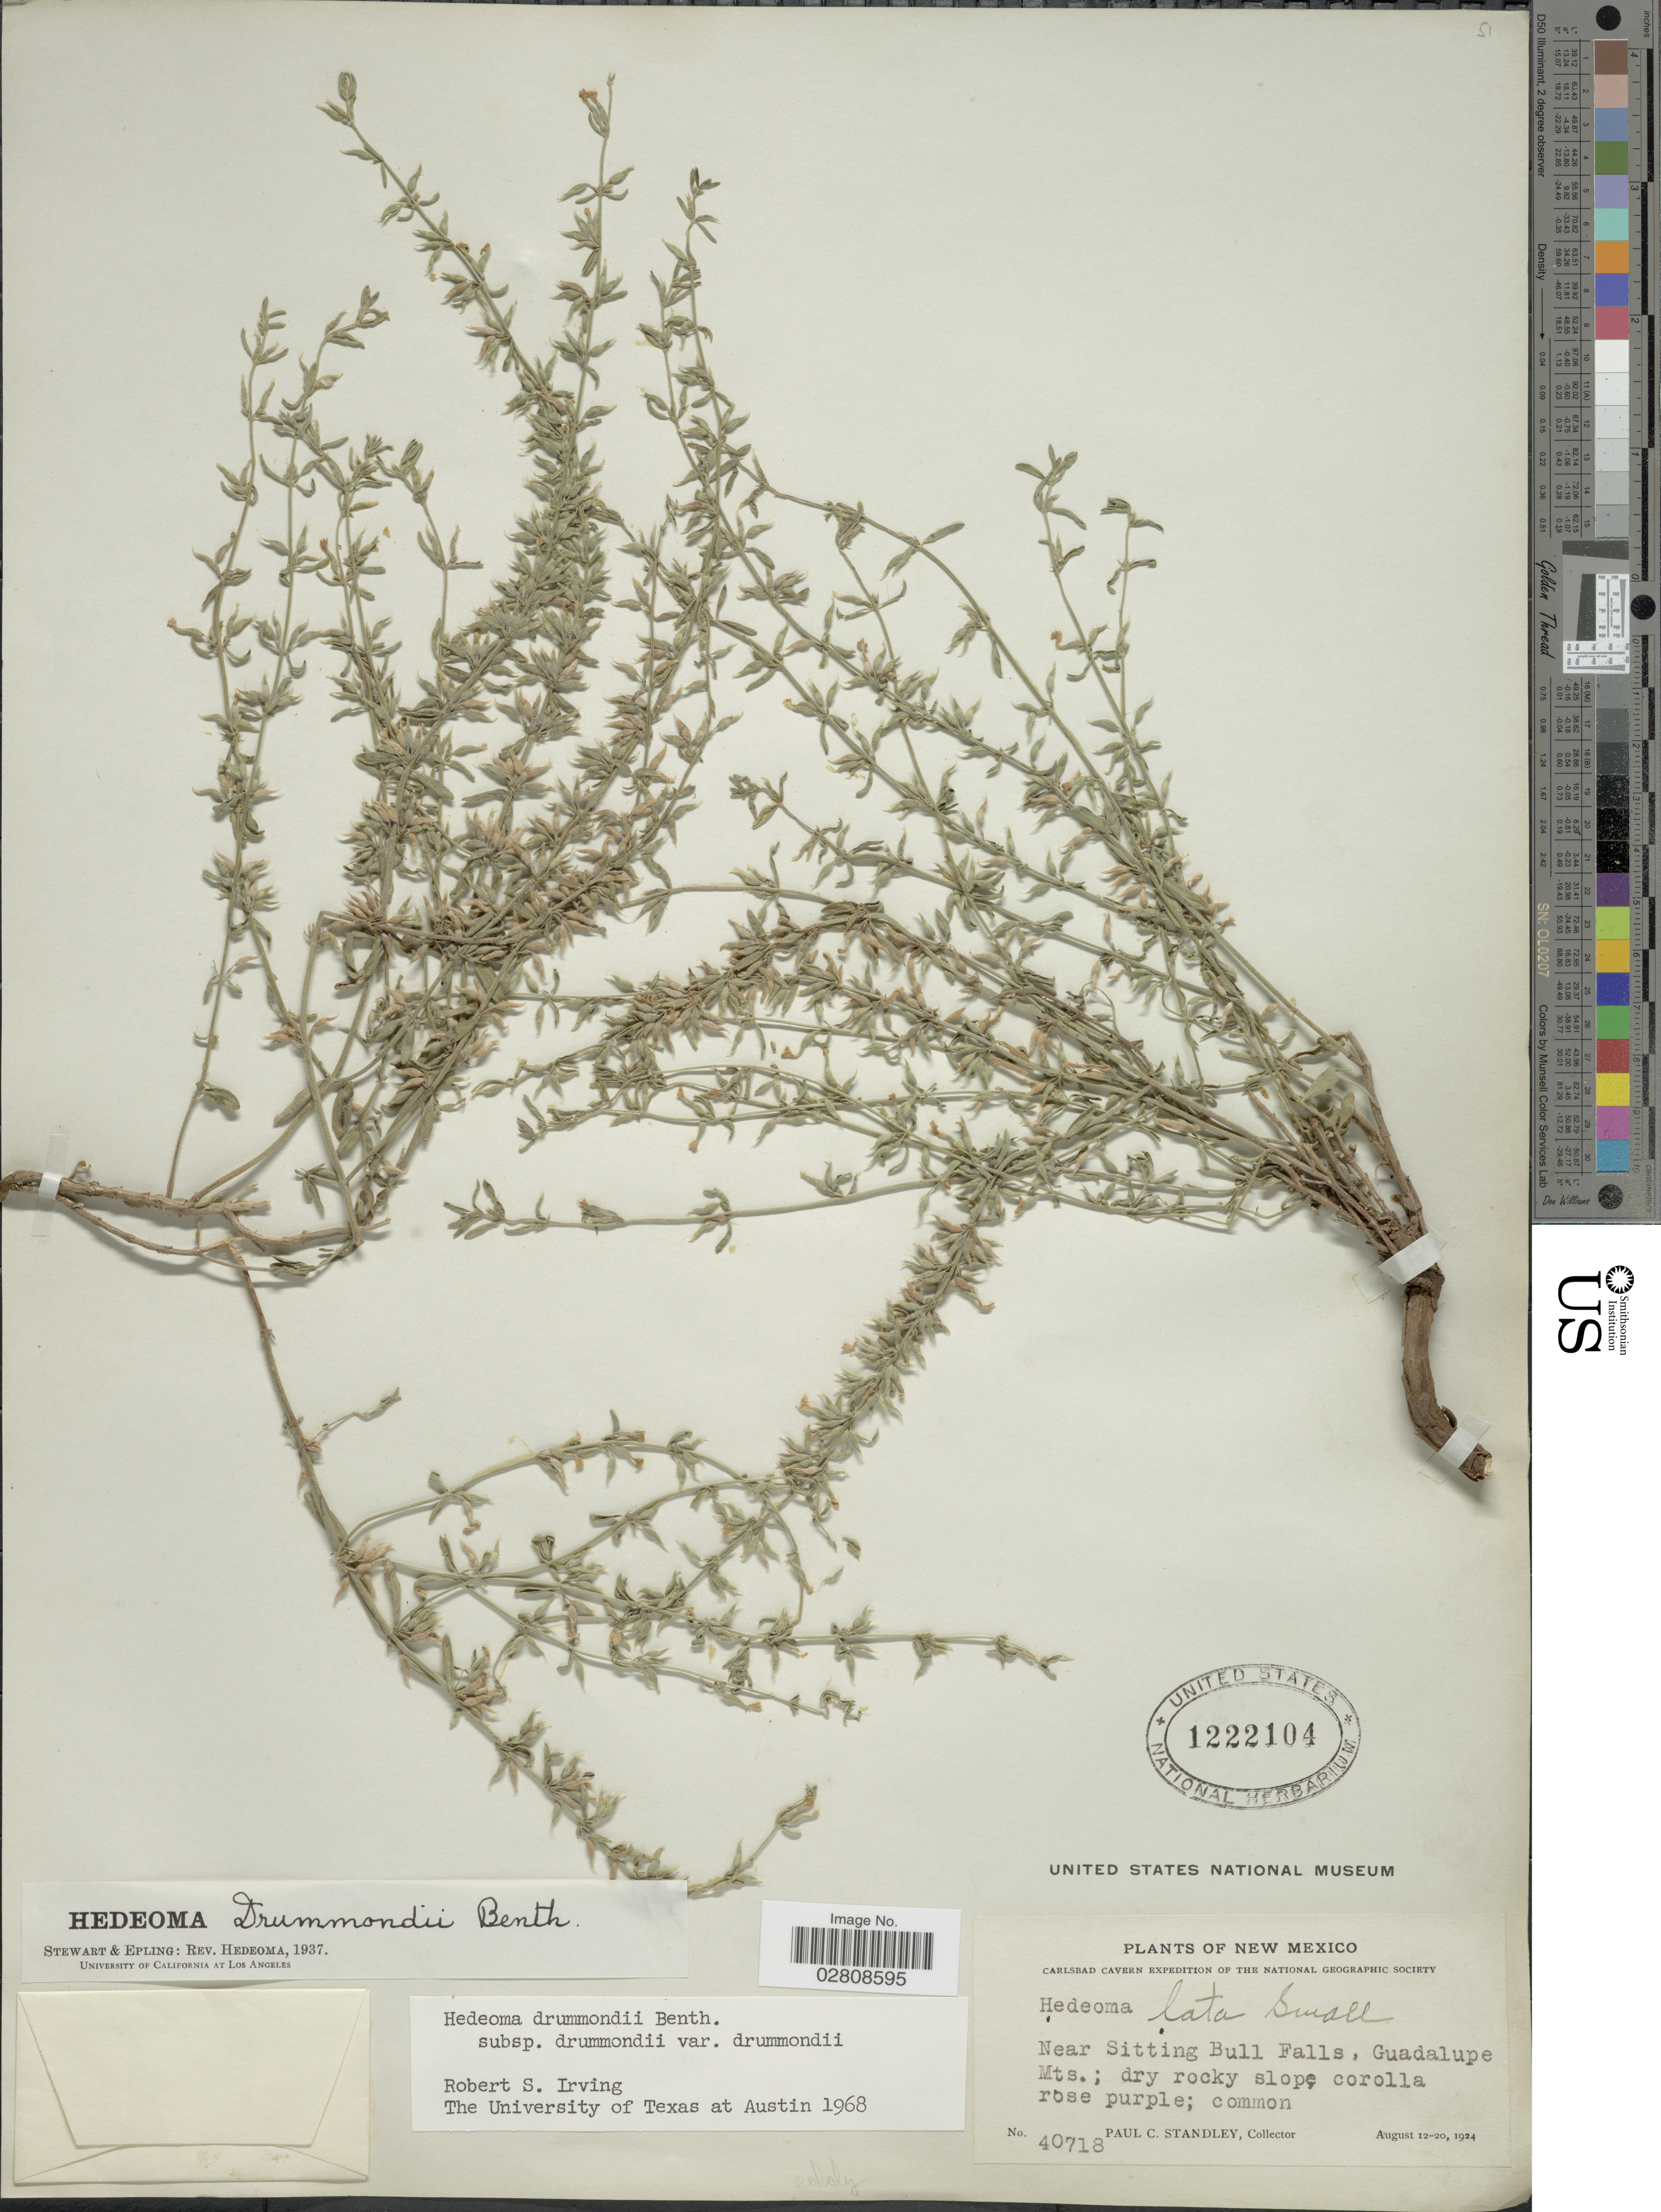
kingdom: Plantae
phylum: Tracheophyta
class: Magnoliopsida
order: Lamiales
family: Lamiaceae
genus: Hedeoma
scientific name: Hedeoma drummondii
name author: Benth.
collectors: P. C. Standley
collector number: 40718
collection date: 1924-08-12/1924-08-20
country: United States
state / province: New Mexico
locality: Near Sitting Bull Falls, Guadalupe Mts.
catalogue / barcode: US 1222104